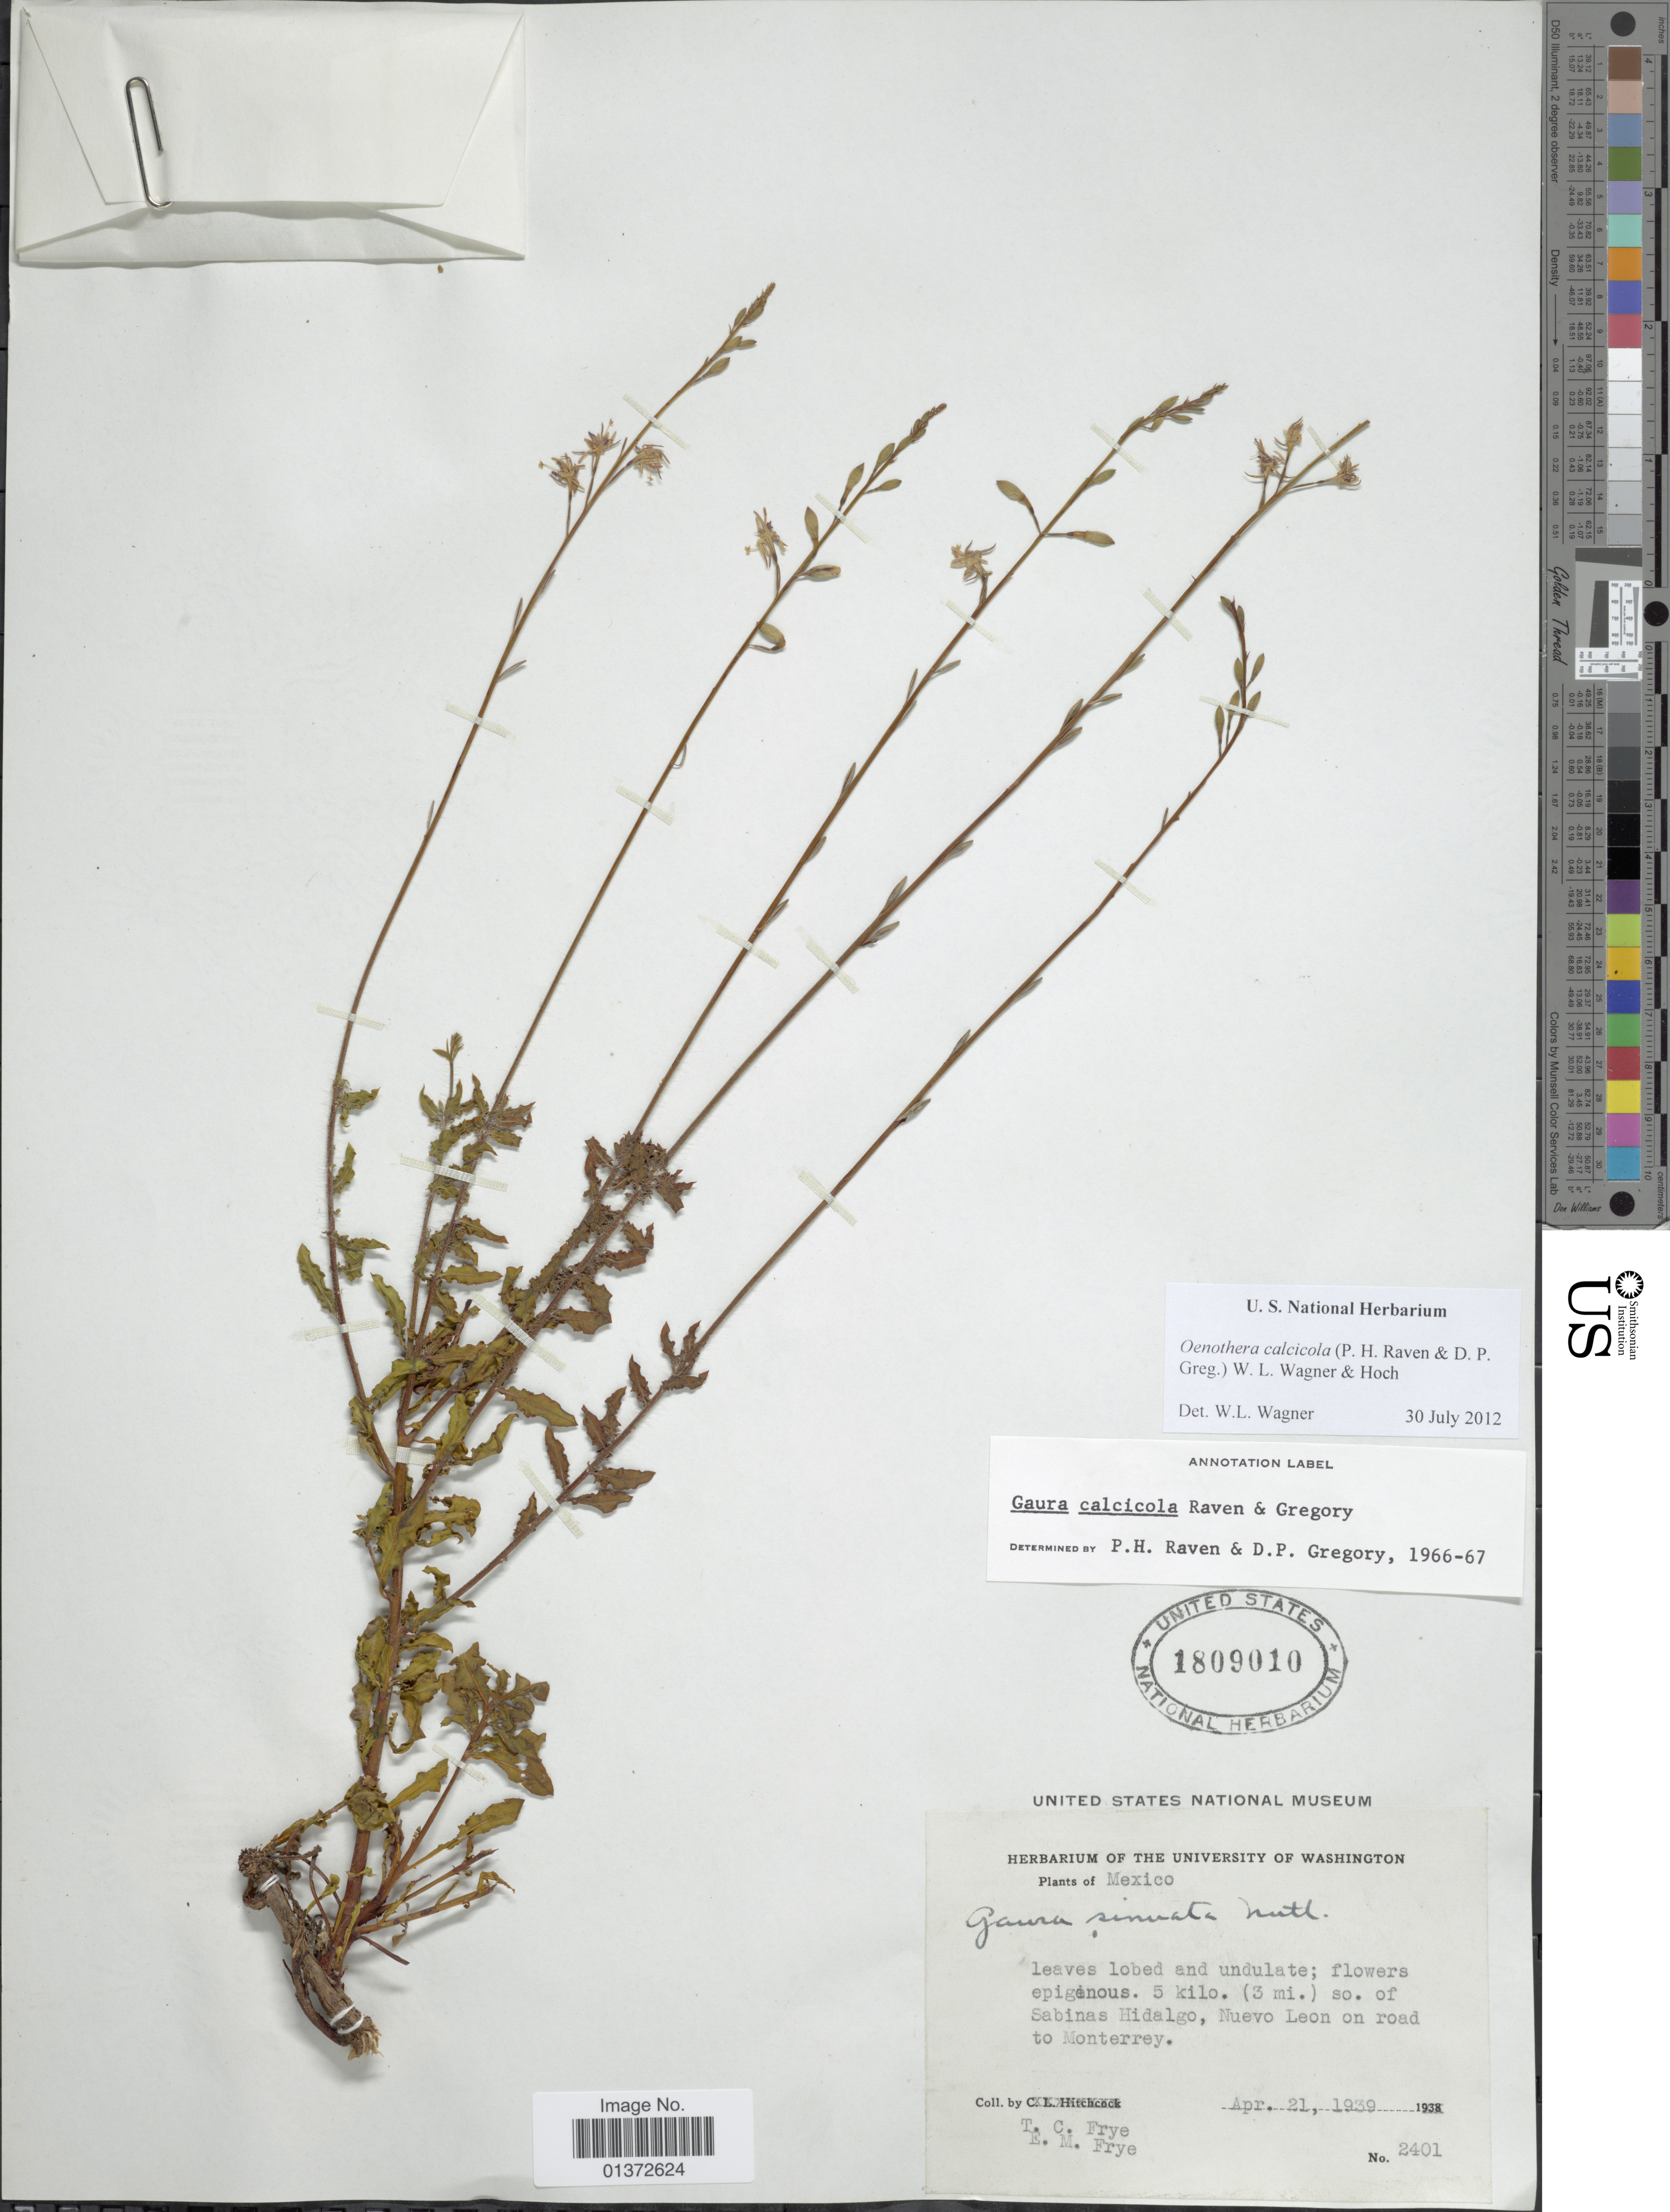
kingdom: Plantae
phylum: Tracheophyta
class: Magnoliopsida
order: Myrtales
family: Onagraceae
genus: Oenothera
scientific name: Oenothera calcicola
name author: (P.H. Raven & D.P. Greg.) W.L. Wagner & Hoch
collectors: T. C. Frye & E. Frye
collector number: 2401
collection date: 1939-04-21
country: Mexico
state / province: Nuevo León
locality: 5 kio (3 mi.) so. of Sabinas Hidalgo, Nuevo Leon on road to Monterrey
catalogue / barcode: US 1809010